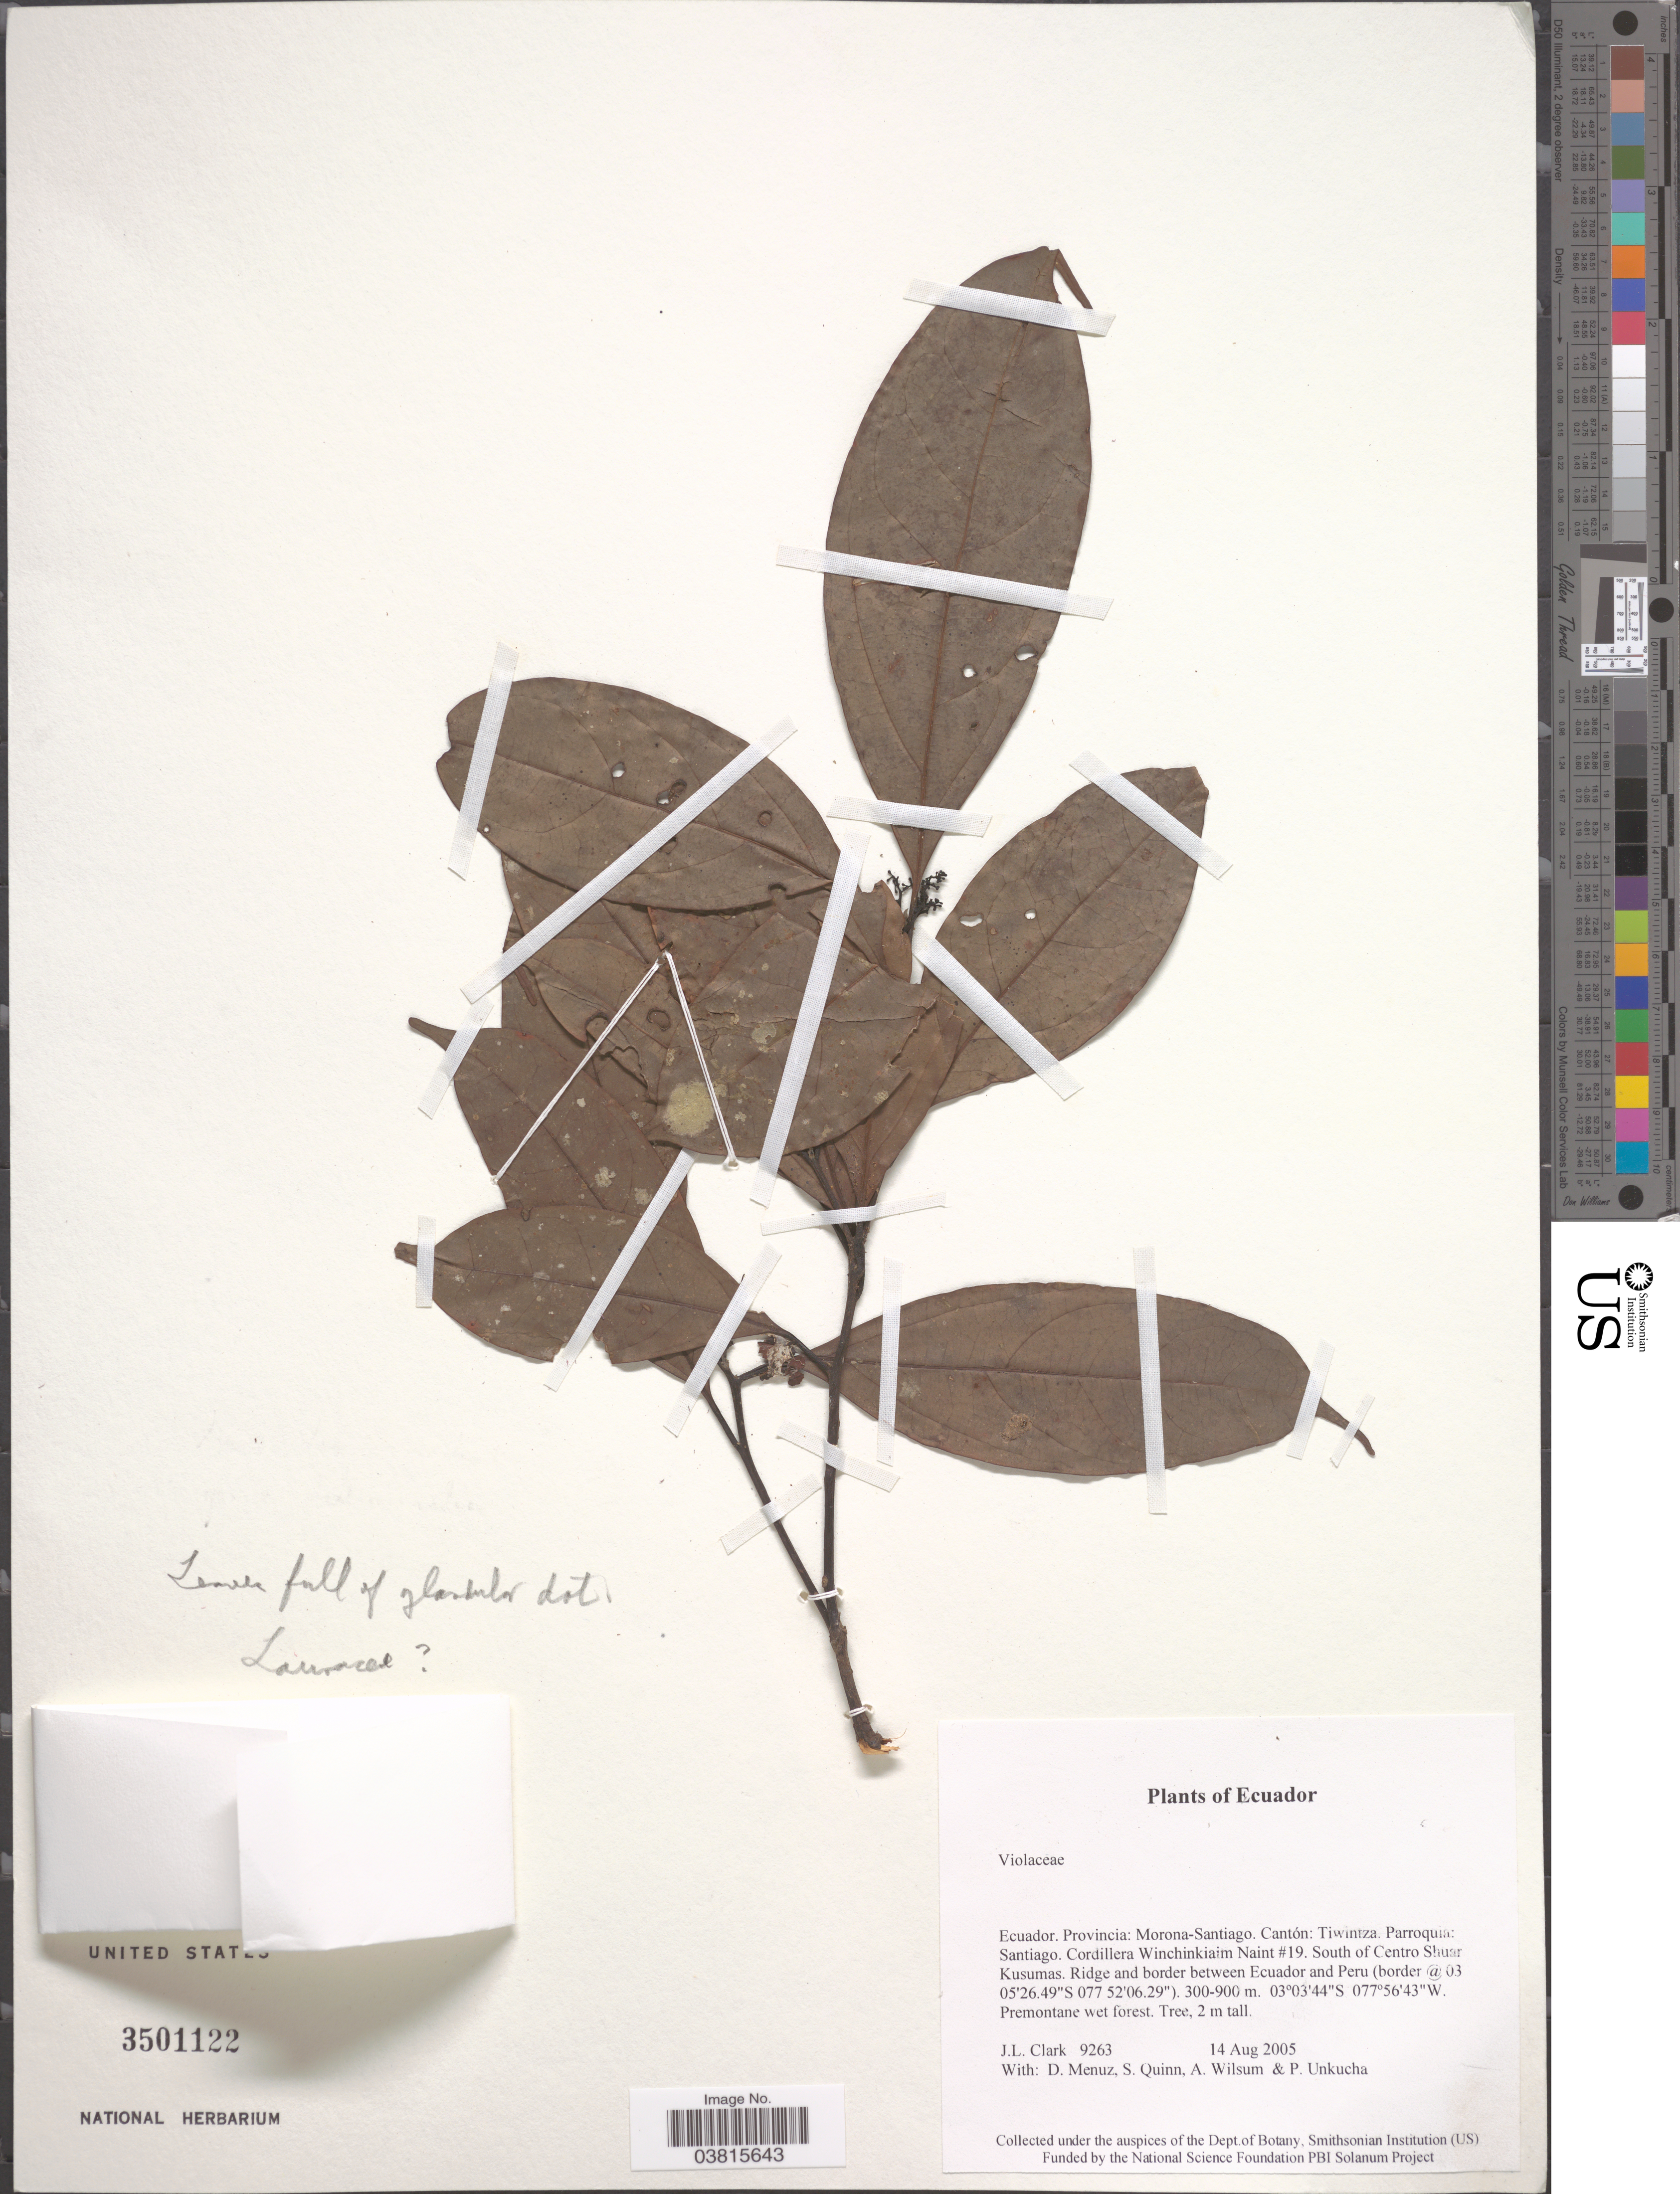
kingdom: Plantae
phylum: Tracheophyta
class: Magnoliopsida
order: Laurales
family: Lauraceae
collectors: J. L. Clark, D. Menuz, S. Quinn, A. Wilsum & P. Unkucha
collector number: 9263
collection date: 2005-08-14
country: Ecuador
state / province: Morona-Santiago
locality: Cantón: Tiwintza. Parroquia: Santiago. Cordillera Winchinkiaim Naint #19. South of Centro Shuar Kusumas. Ridge and border between Ecuador and Peru.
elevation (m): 300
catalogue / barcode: US 3501122